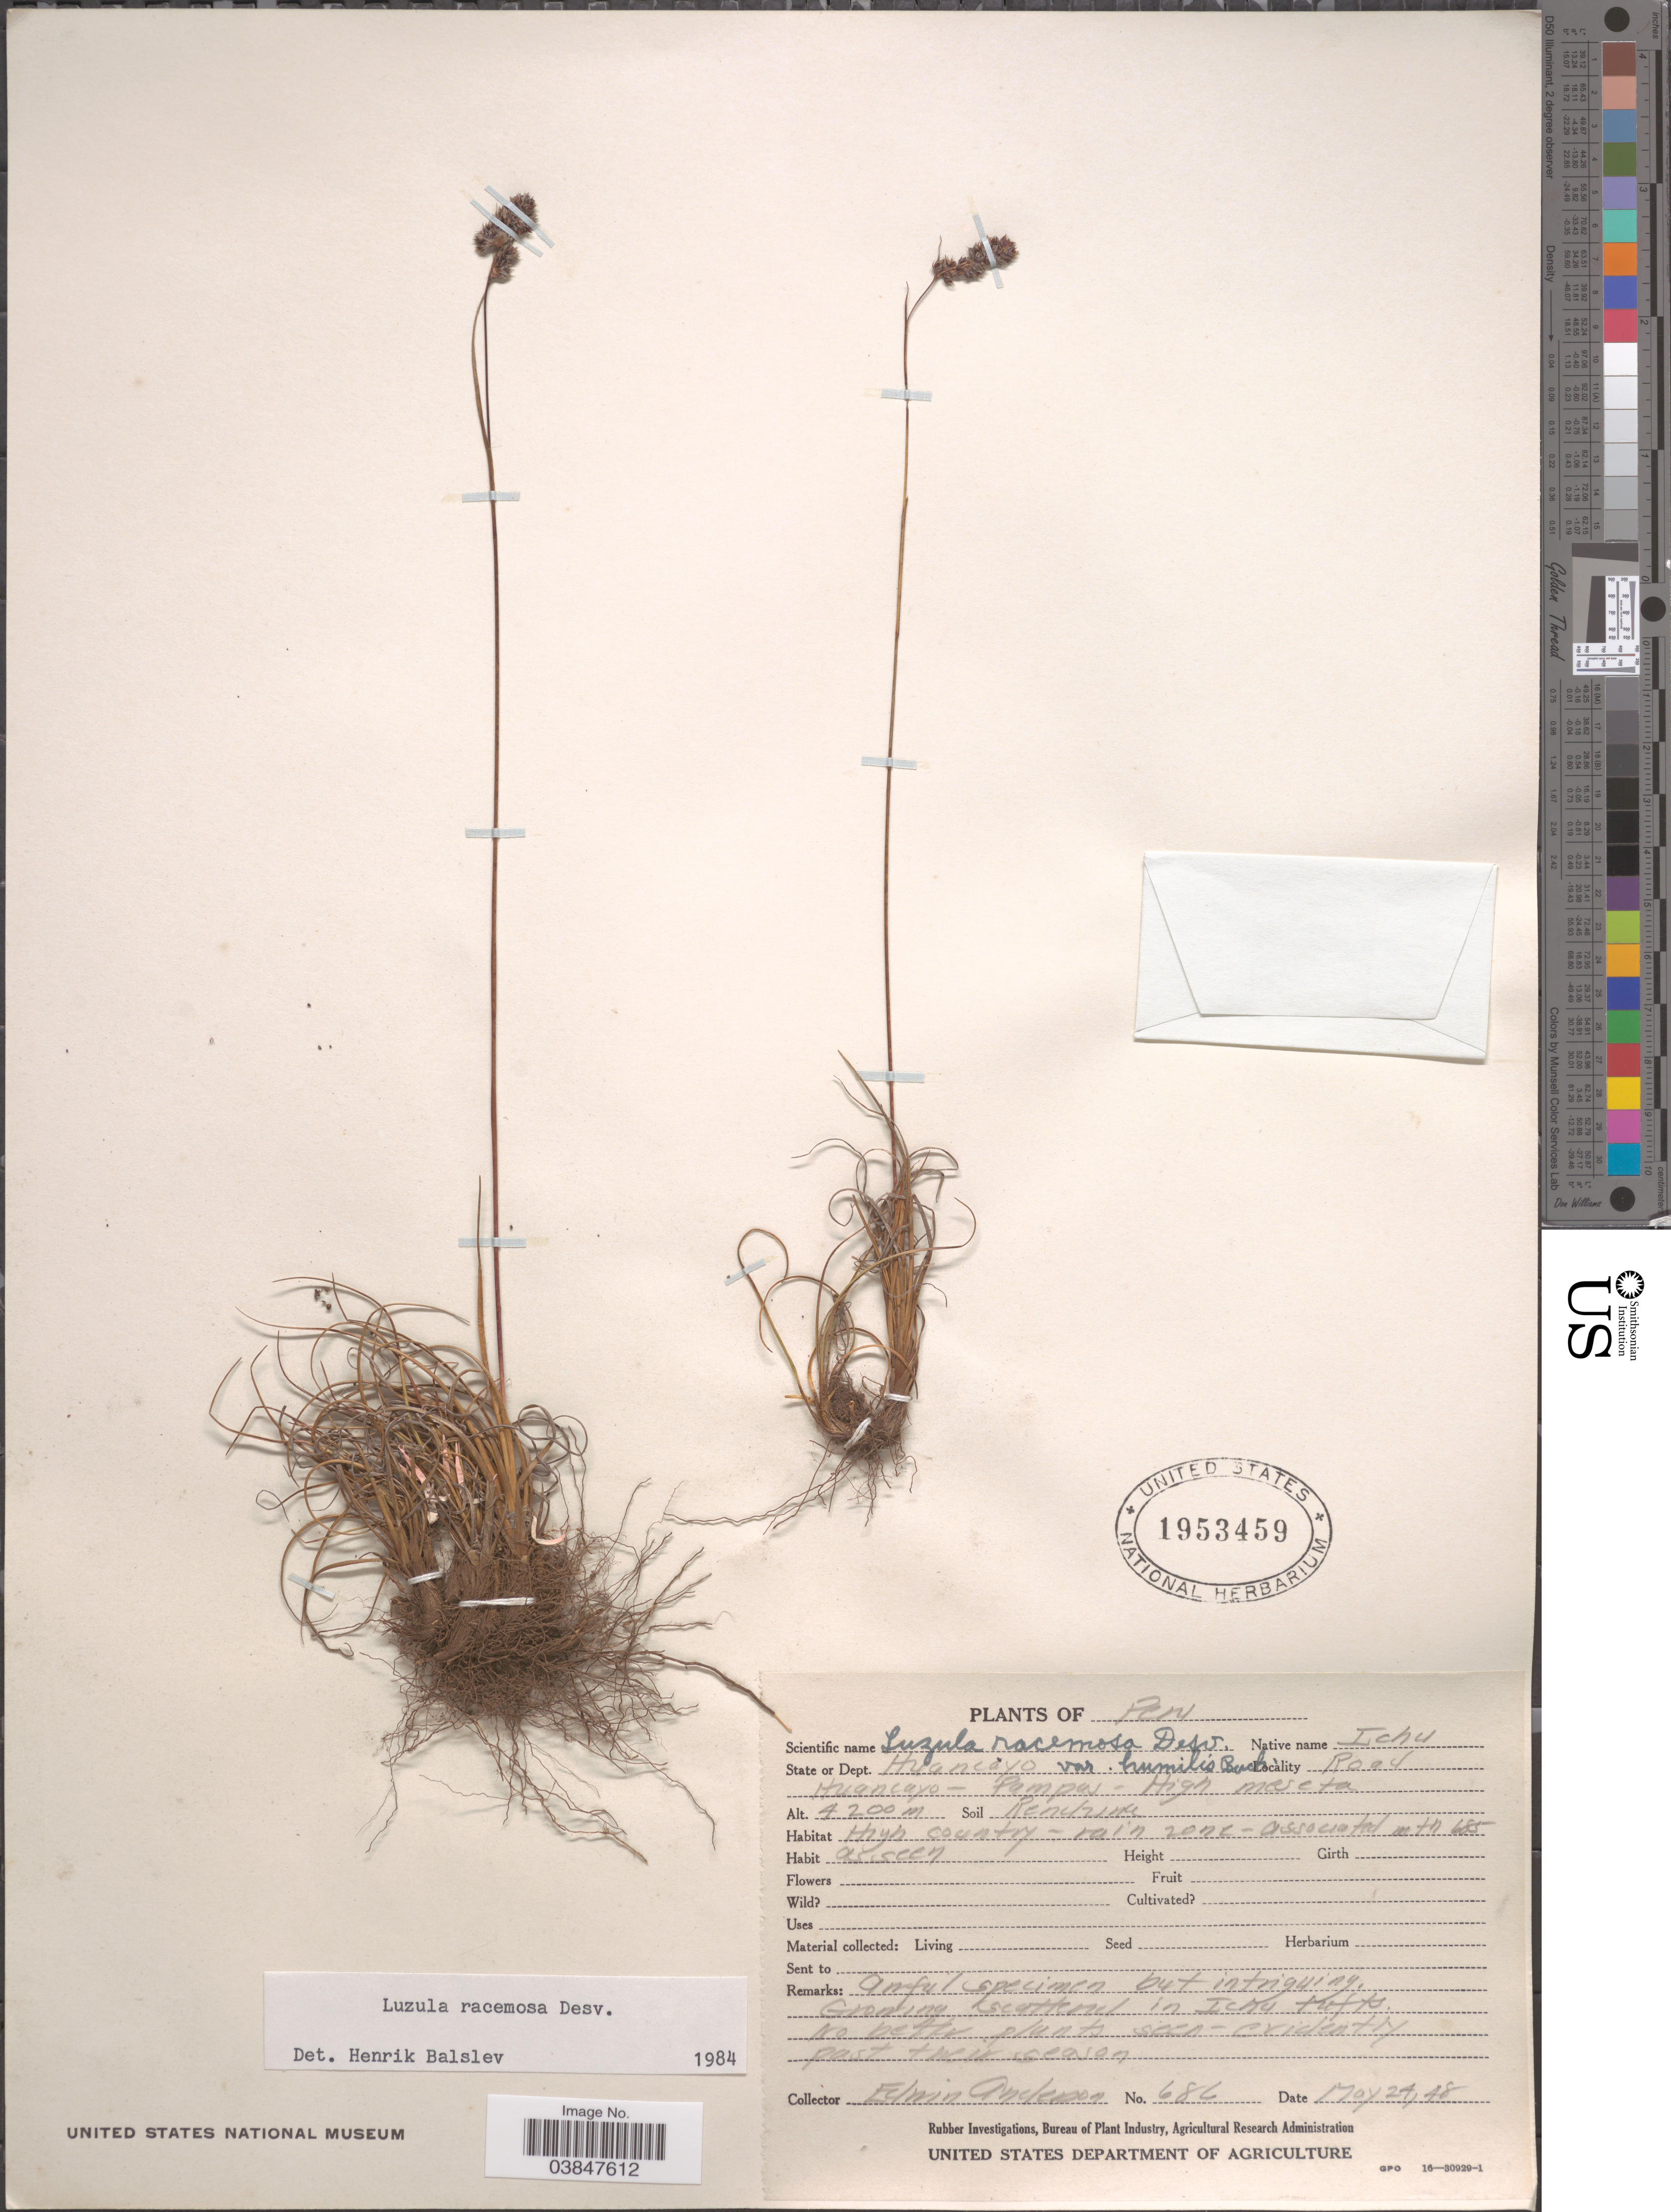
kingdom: Plantae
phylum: Tracheophyta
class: Liliopsida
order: Poales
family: Juncaceae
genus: Luzula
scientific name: Luzula racemosa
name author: Desv.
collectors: E. Anderson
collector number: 686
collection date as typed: Transcribed d/m/y: 24/5/48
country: Peru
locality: State or Dept. Huancayo. Road Huancayo- Pampa- High meseta.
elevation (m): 4200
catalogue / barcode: US 1953459